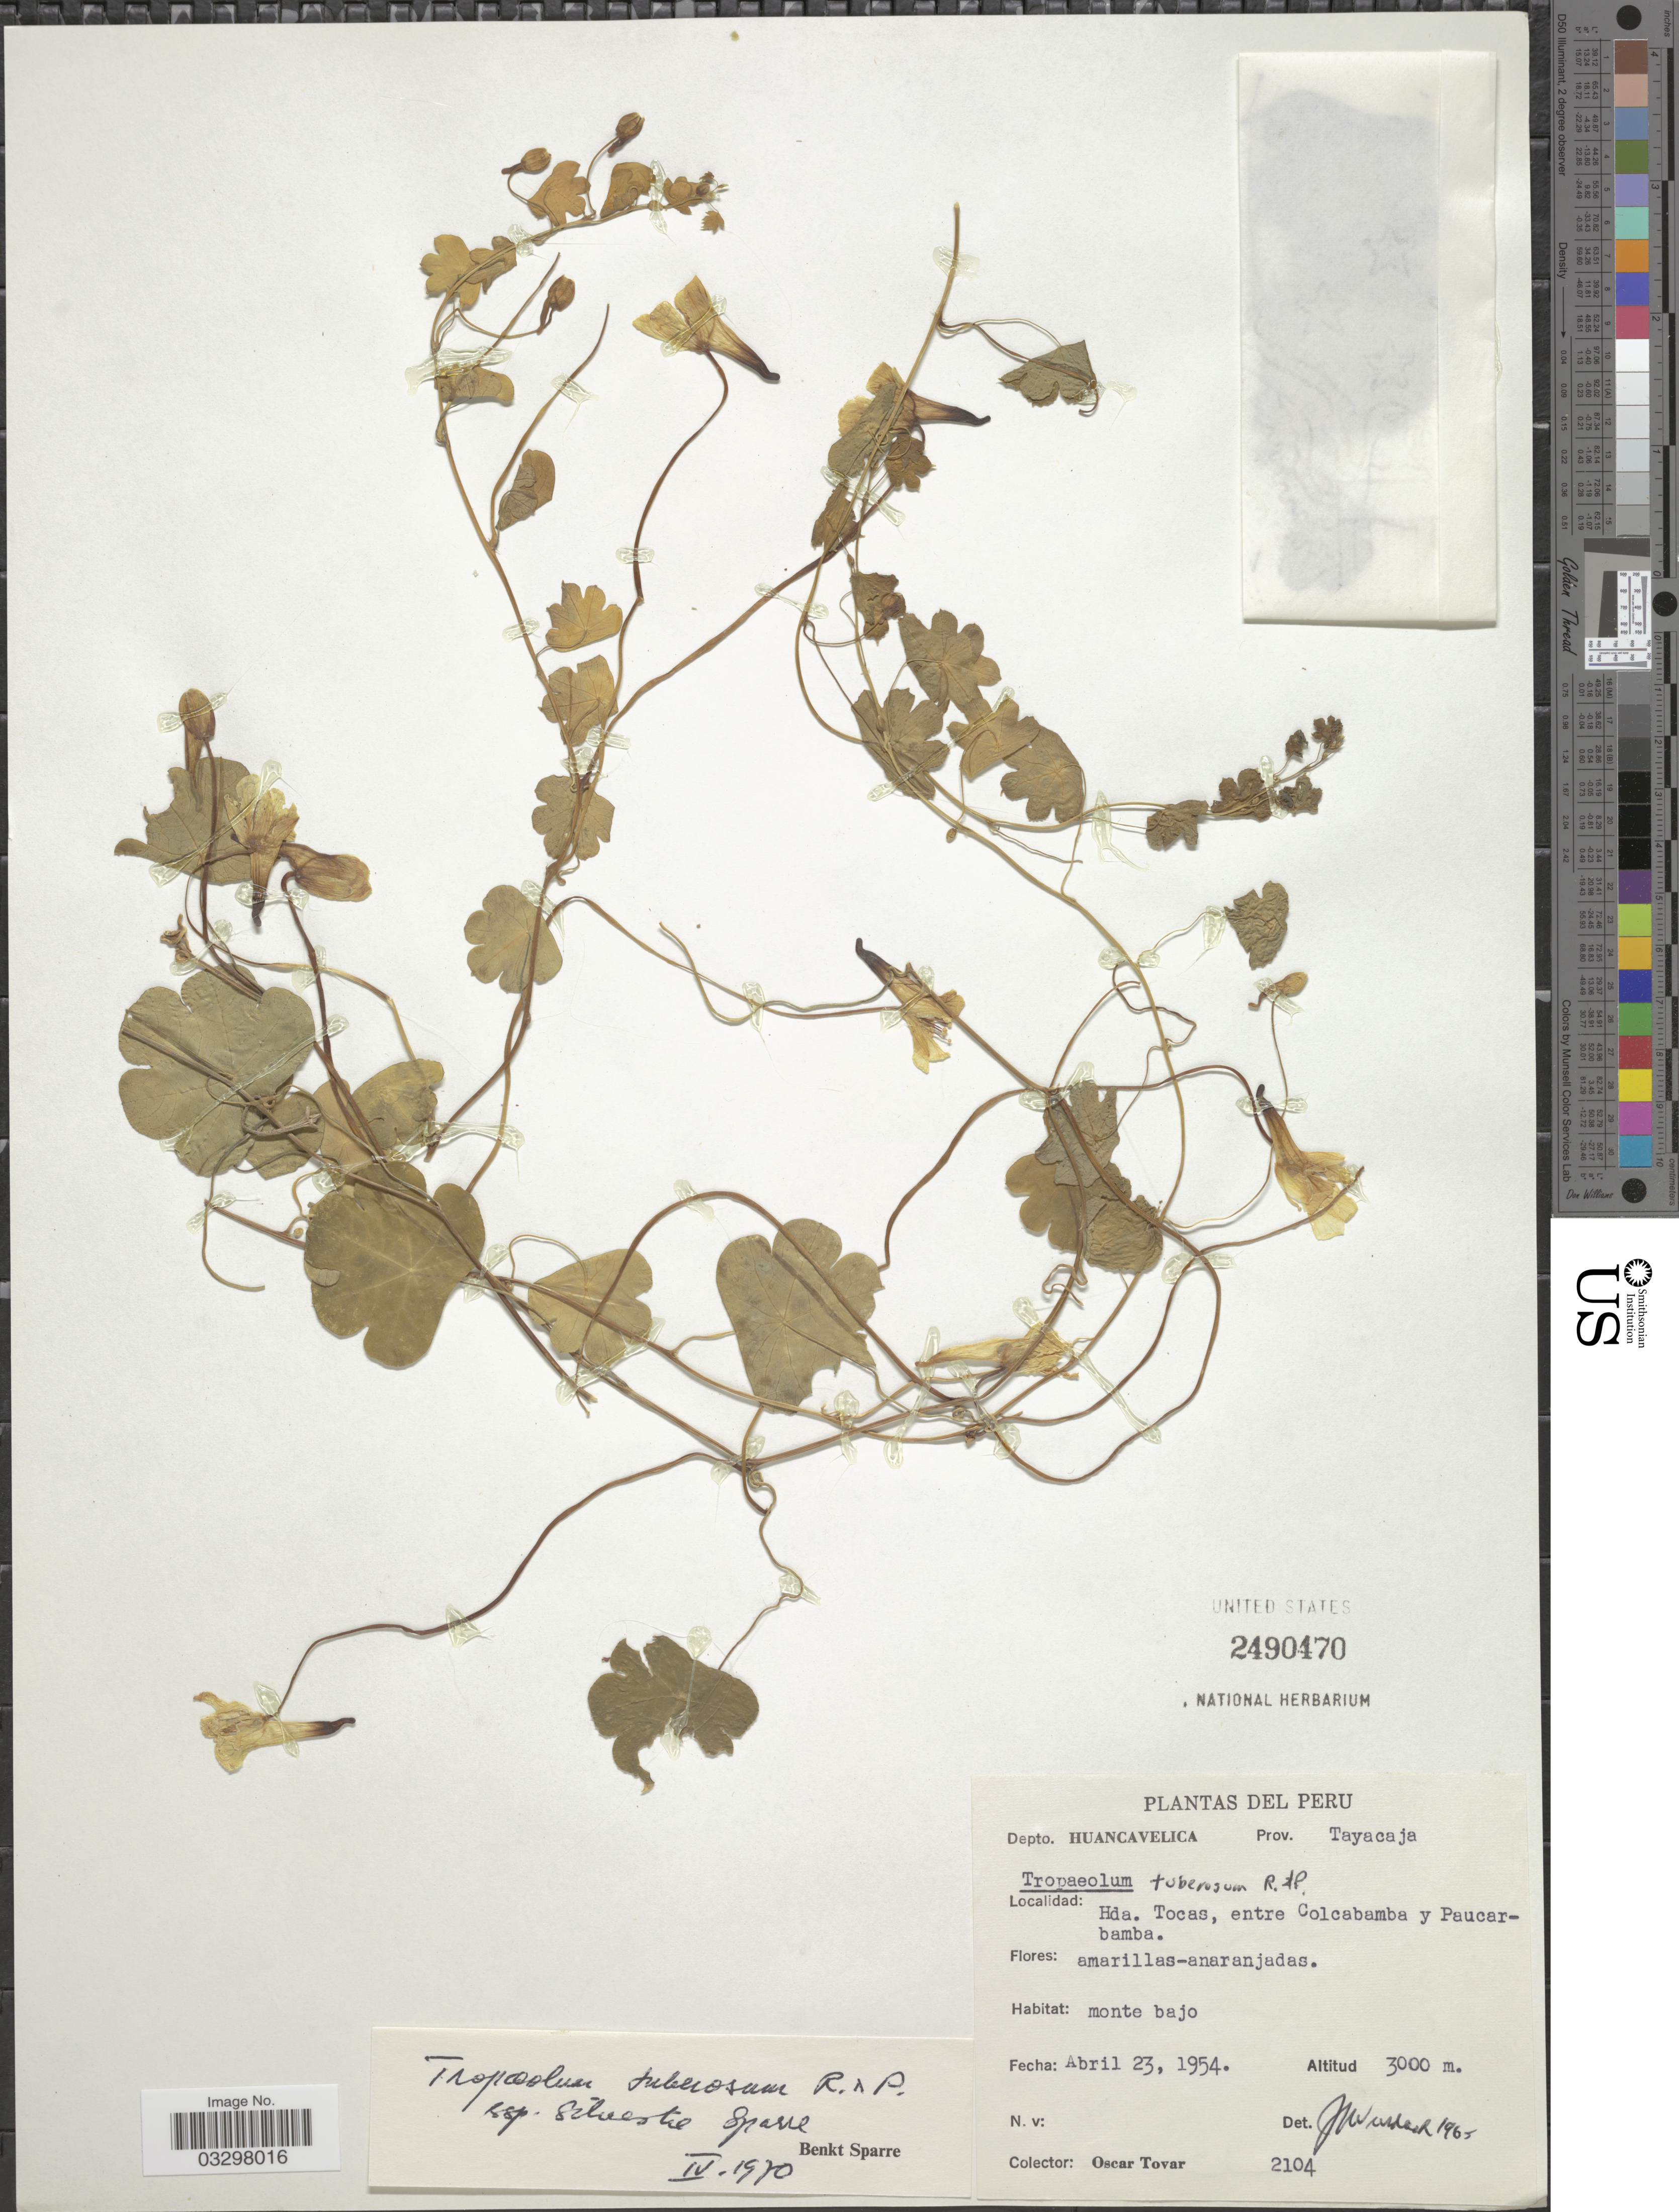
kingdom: Plantae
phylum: Tracheophyta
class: Magnoliopsida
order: Brassicales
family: Tropaeolaceae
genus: Tropaeolum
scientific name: Tropaeolum tuberosum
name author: Ruiz & Pav.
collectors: Ó. Tovar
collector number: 2104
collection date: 1954-04-23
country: Peru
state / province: Huancavelica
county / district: Tayacaja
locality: Depto. Huancavelica, Prov. Tayacaja, Hda. Tocas, entre Colcabamba y Paucarbamba.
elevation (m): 3000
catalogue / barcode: US 2490470